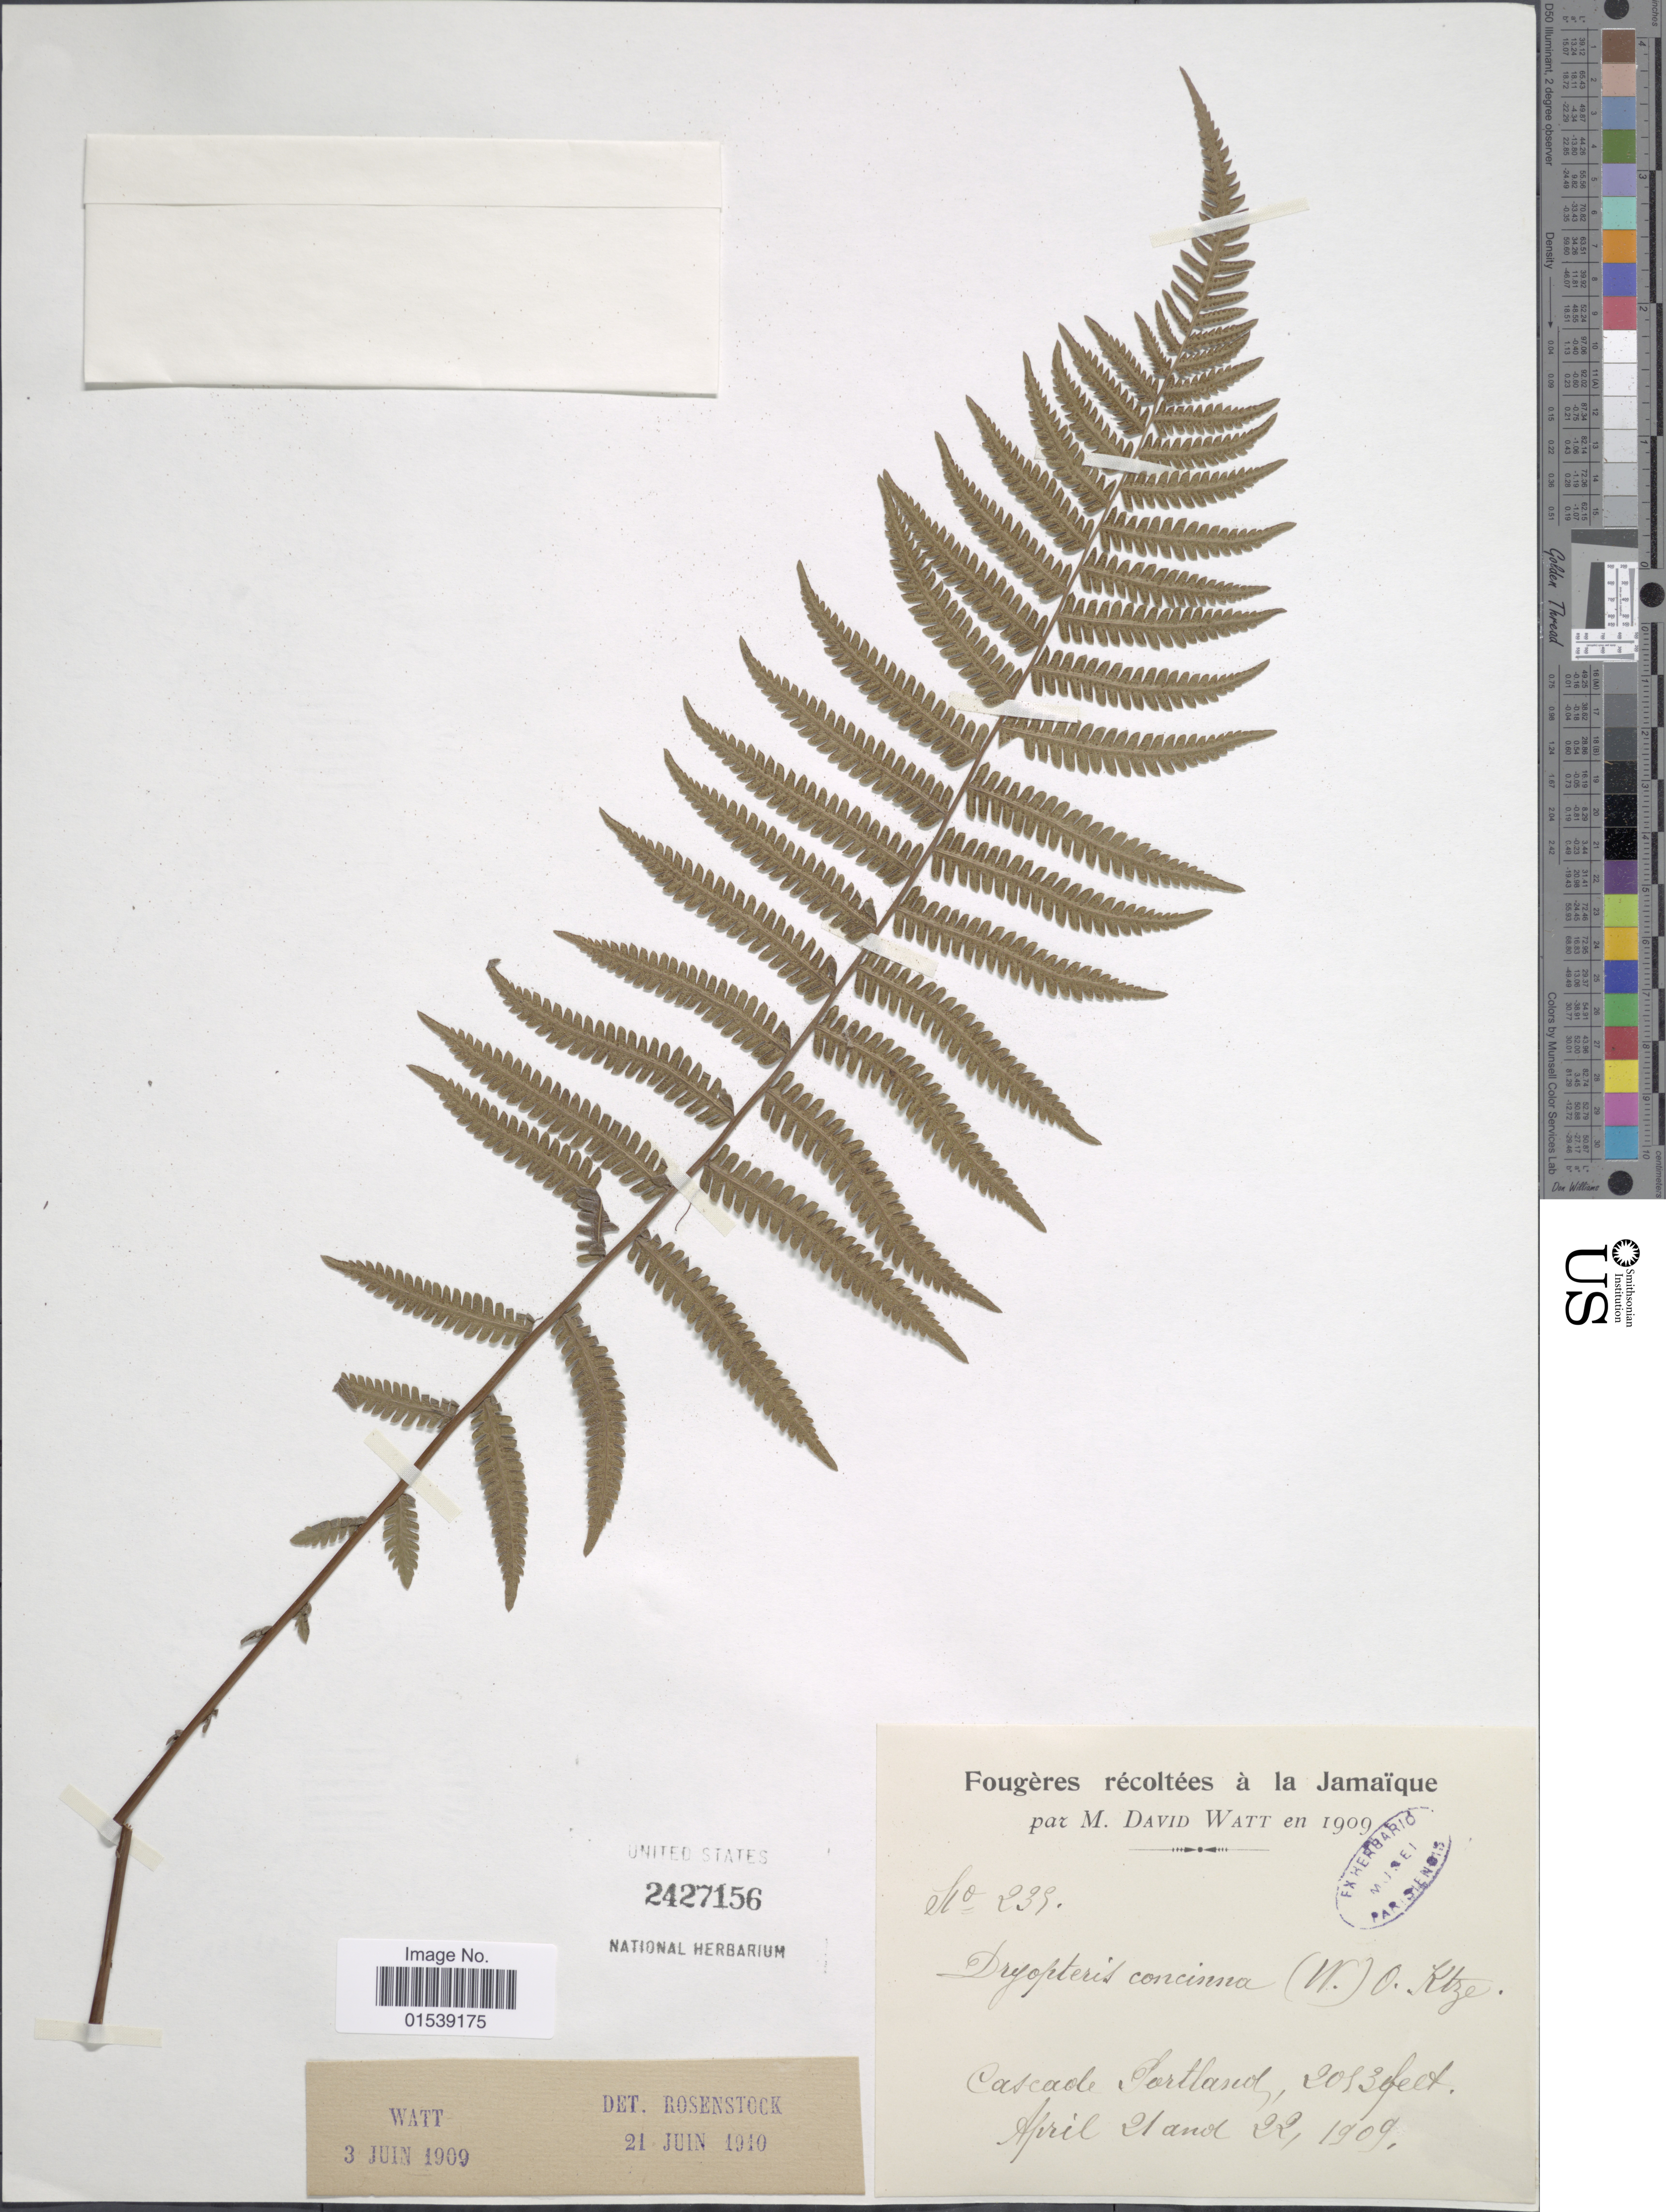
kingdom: Plantae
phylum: Tracheophyta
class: Polypodiopsida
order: Polypodiales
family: Thelypteridaceae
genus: Amauropelta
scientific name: Amauropelta concinna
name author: (Willd.) Pic. Serm.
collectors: M. Watt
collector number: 235*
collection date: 1909-04-21/1909-04-22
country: Jamaica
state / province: Portland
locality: Jamaique, Cascade, Portland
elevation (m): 614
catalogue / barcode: US 2427156